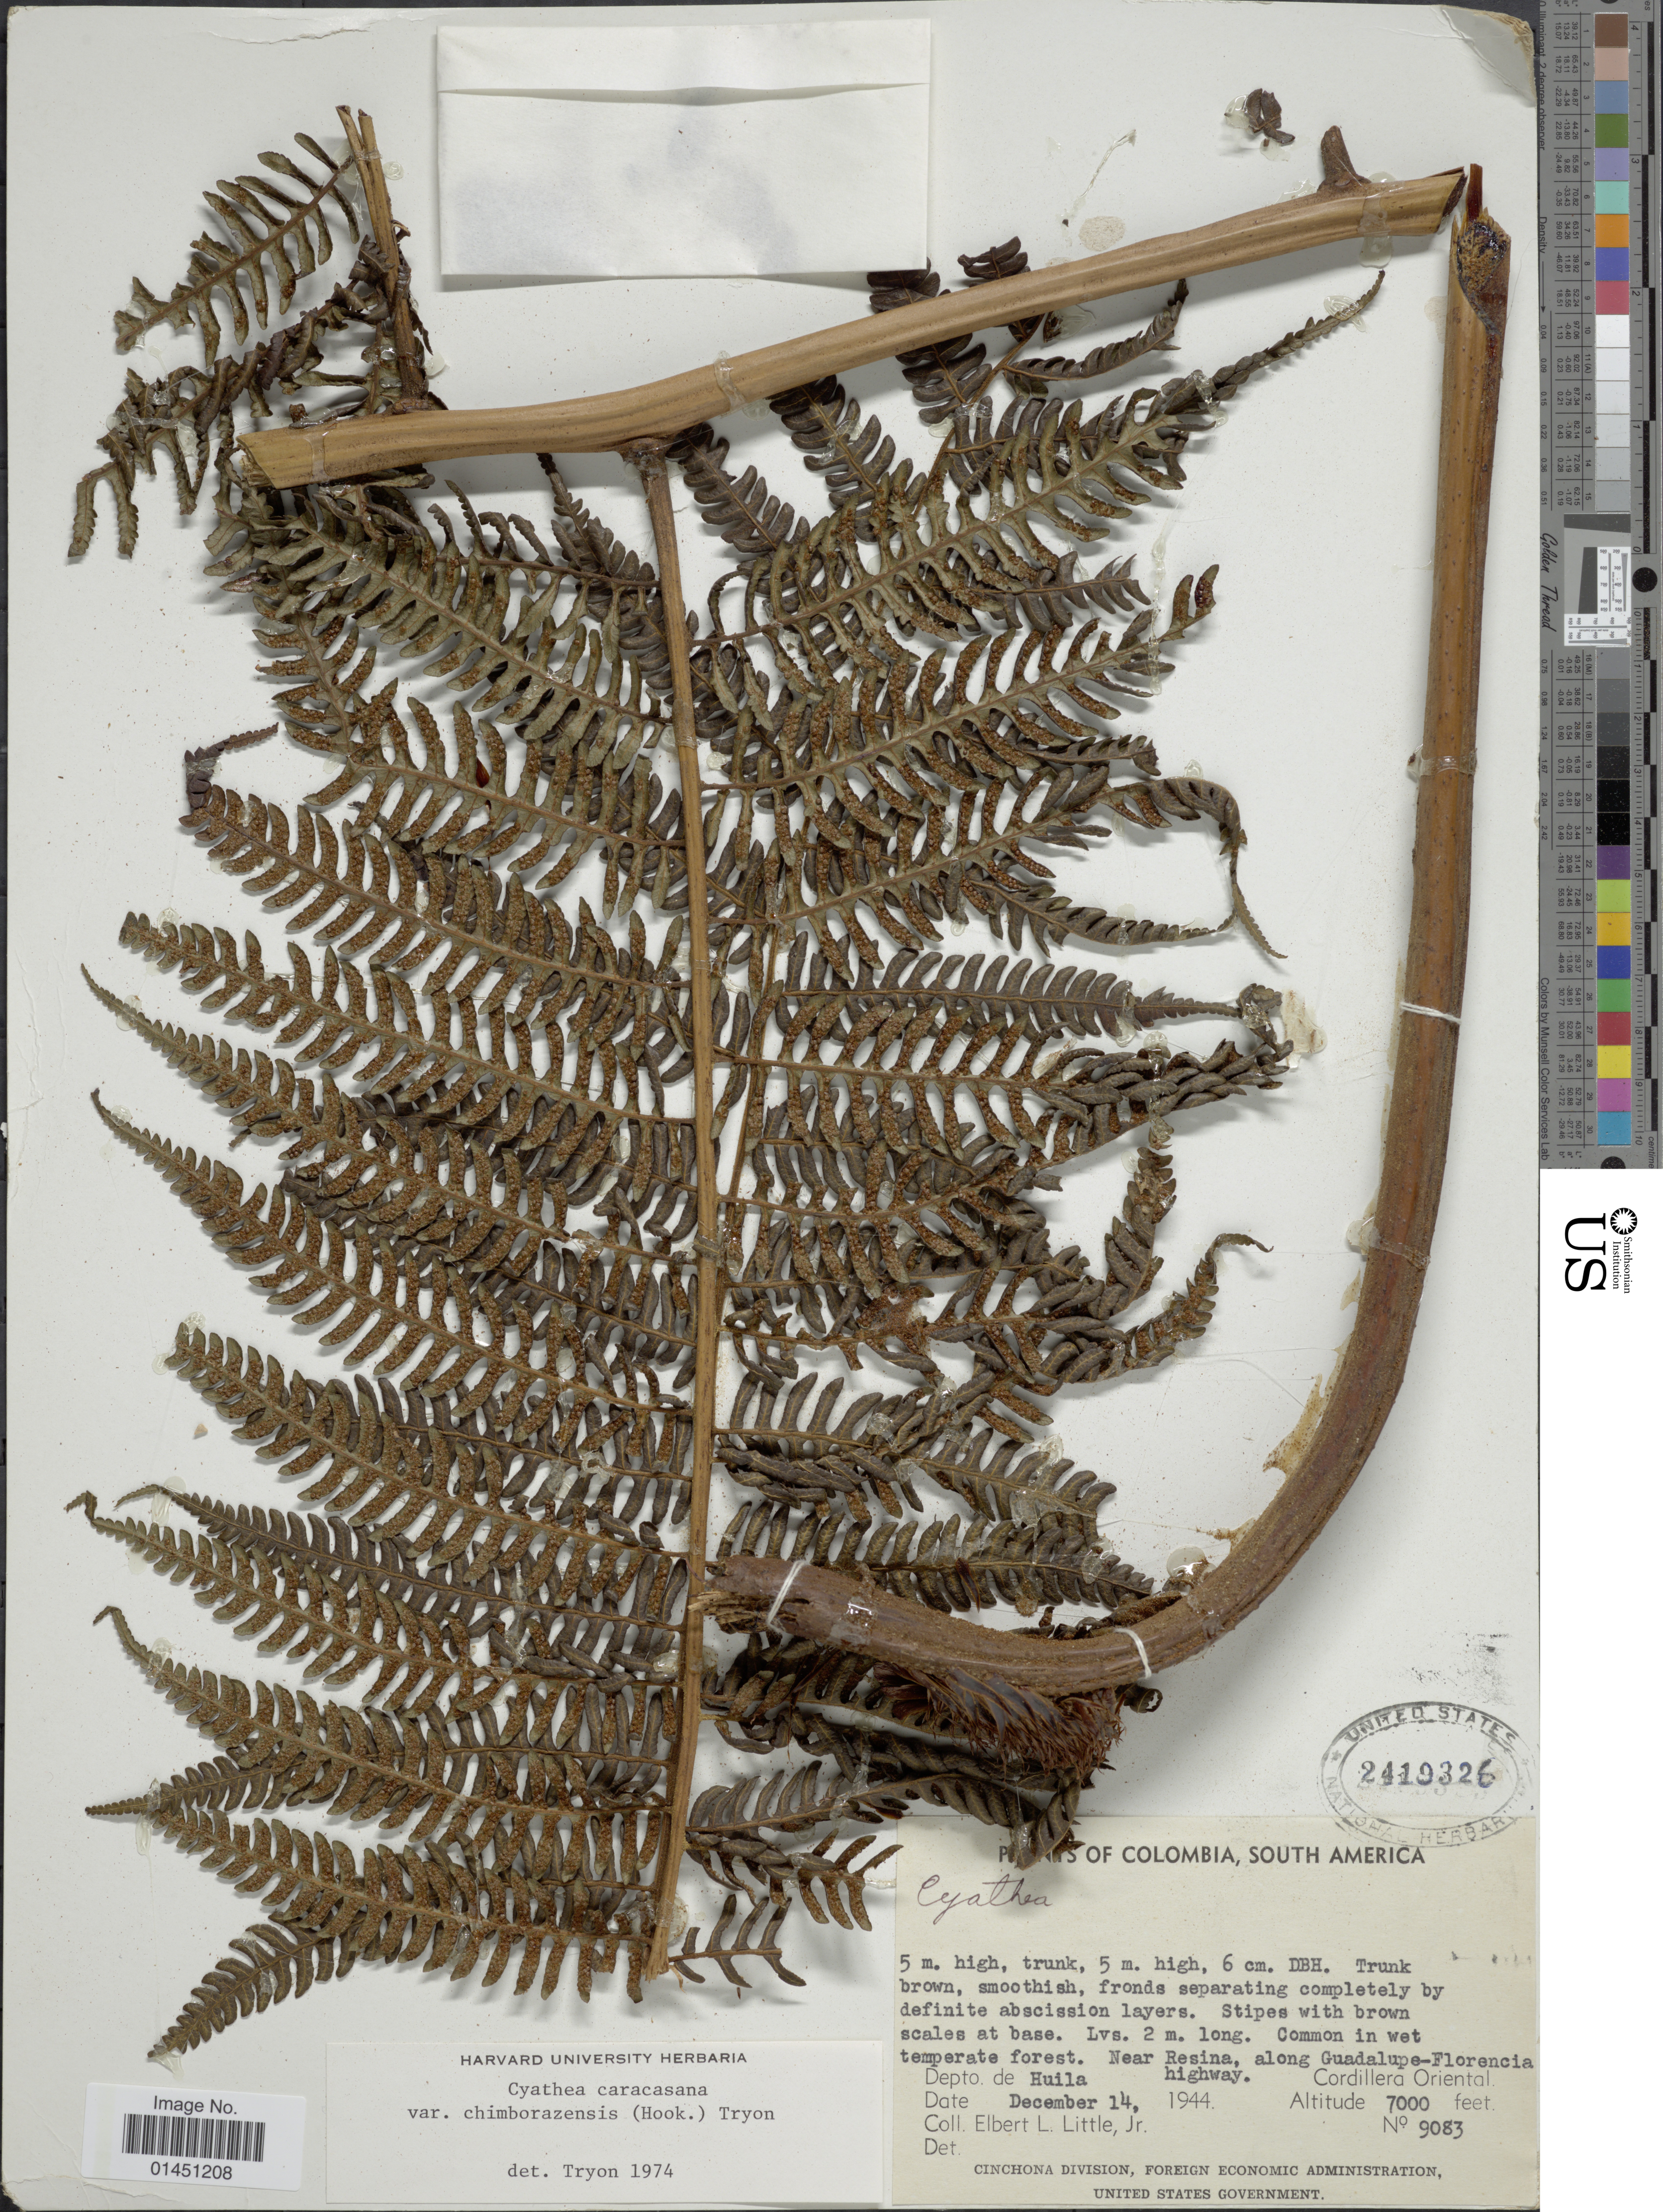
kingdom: Plantae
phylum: Tracheophyta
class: Polypodiopsida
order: Cyatheales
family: Cyatheaceae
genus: Cyathea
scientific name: Cyathea caracasana var. chimborazensis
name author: (Hook.) R.M. Tryon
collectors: E. L. Little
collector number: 9083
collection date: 1944-12-14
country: Colombia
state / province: Huila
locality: Near Resina, along Guadalupe-Florencia highway, Cordillera Oriental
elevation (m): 2134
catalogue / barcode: US 2419326